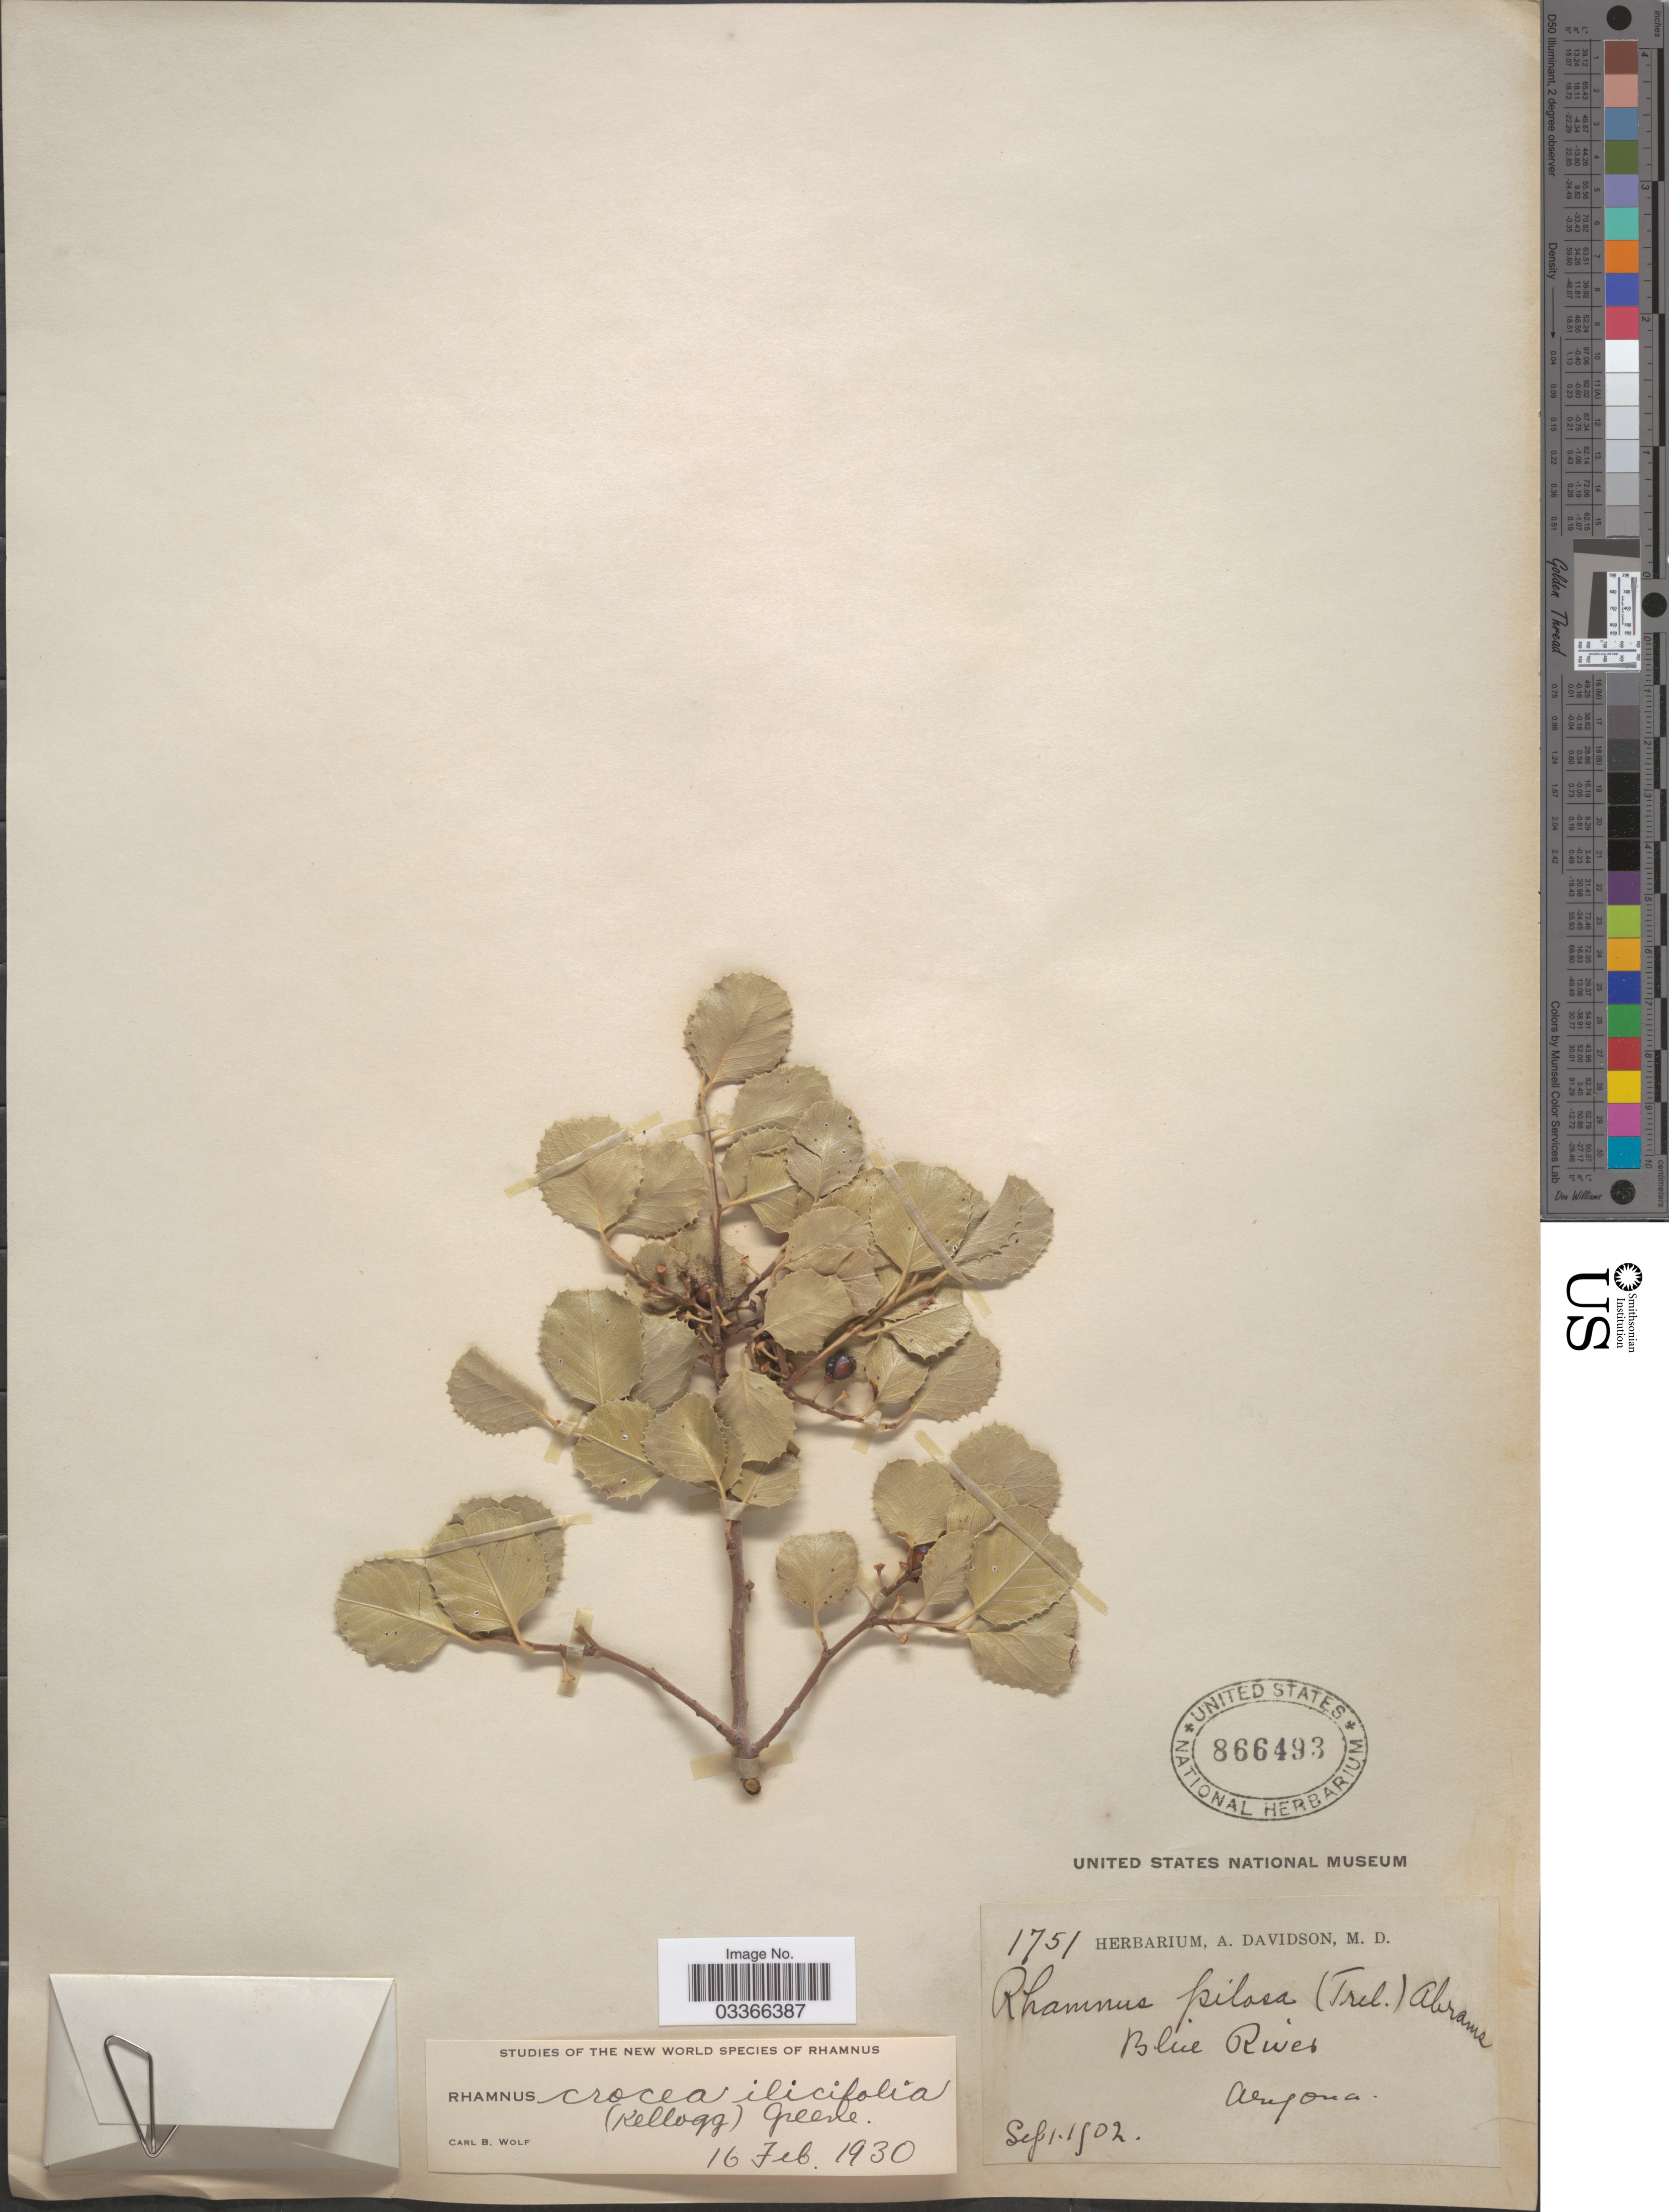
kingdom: Plantae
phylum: Tracheophyta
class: Magnoliopsida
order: Rosales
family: Rhamnaceae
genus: Rhamnus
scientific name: Rhamnus crocea var. ilicifolia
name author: (Kellogg) Greene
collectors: ex herb. A. Davidson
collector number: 1751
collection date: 1902-09-01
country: United States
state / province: Arizona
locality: Blue River.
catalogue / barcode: US 866493